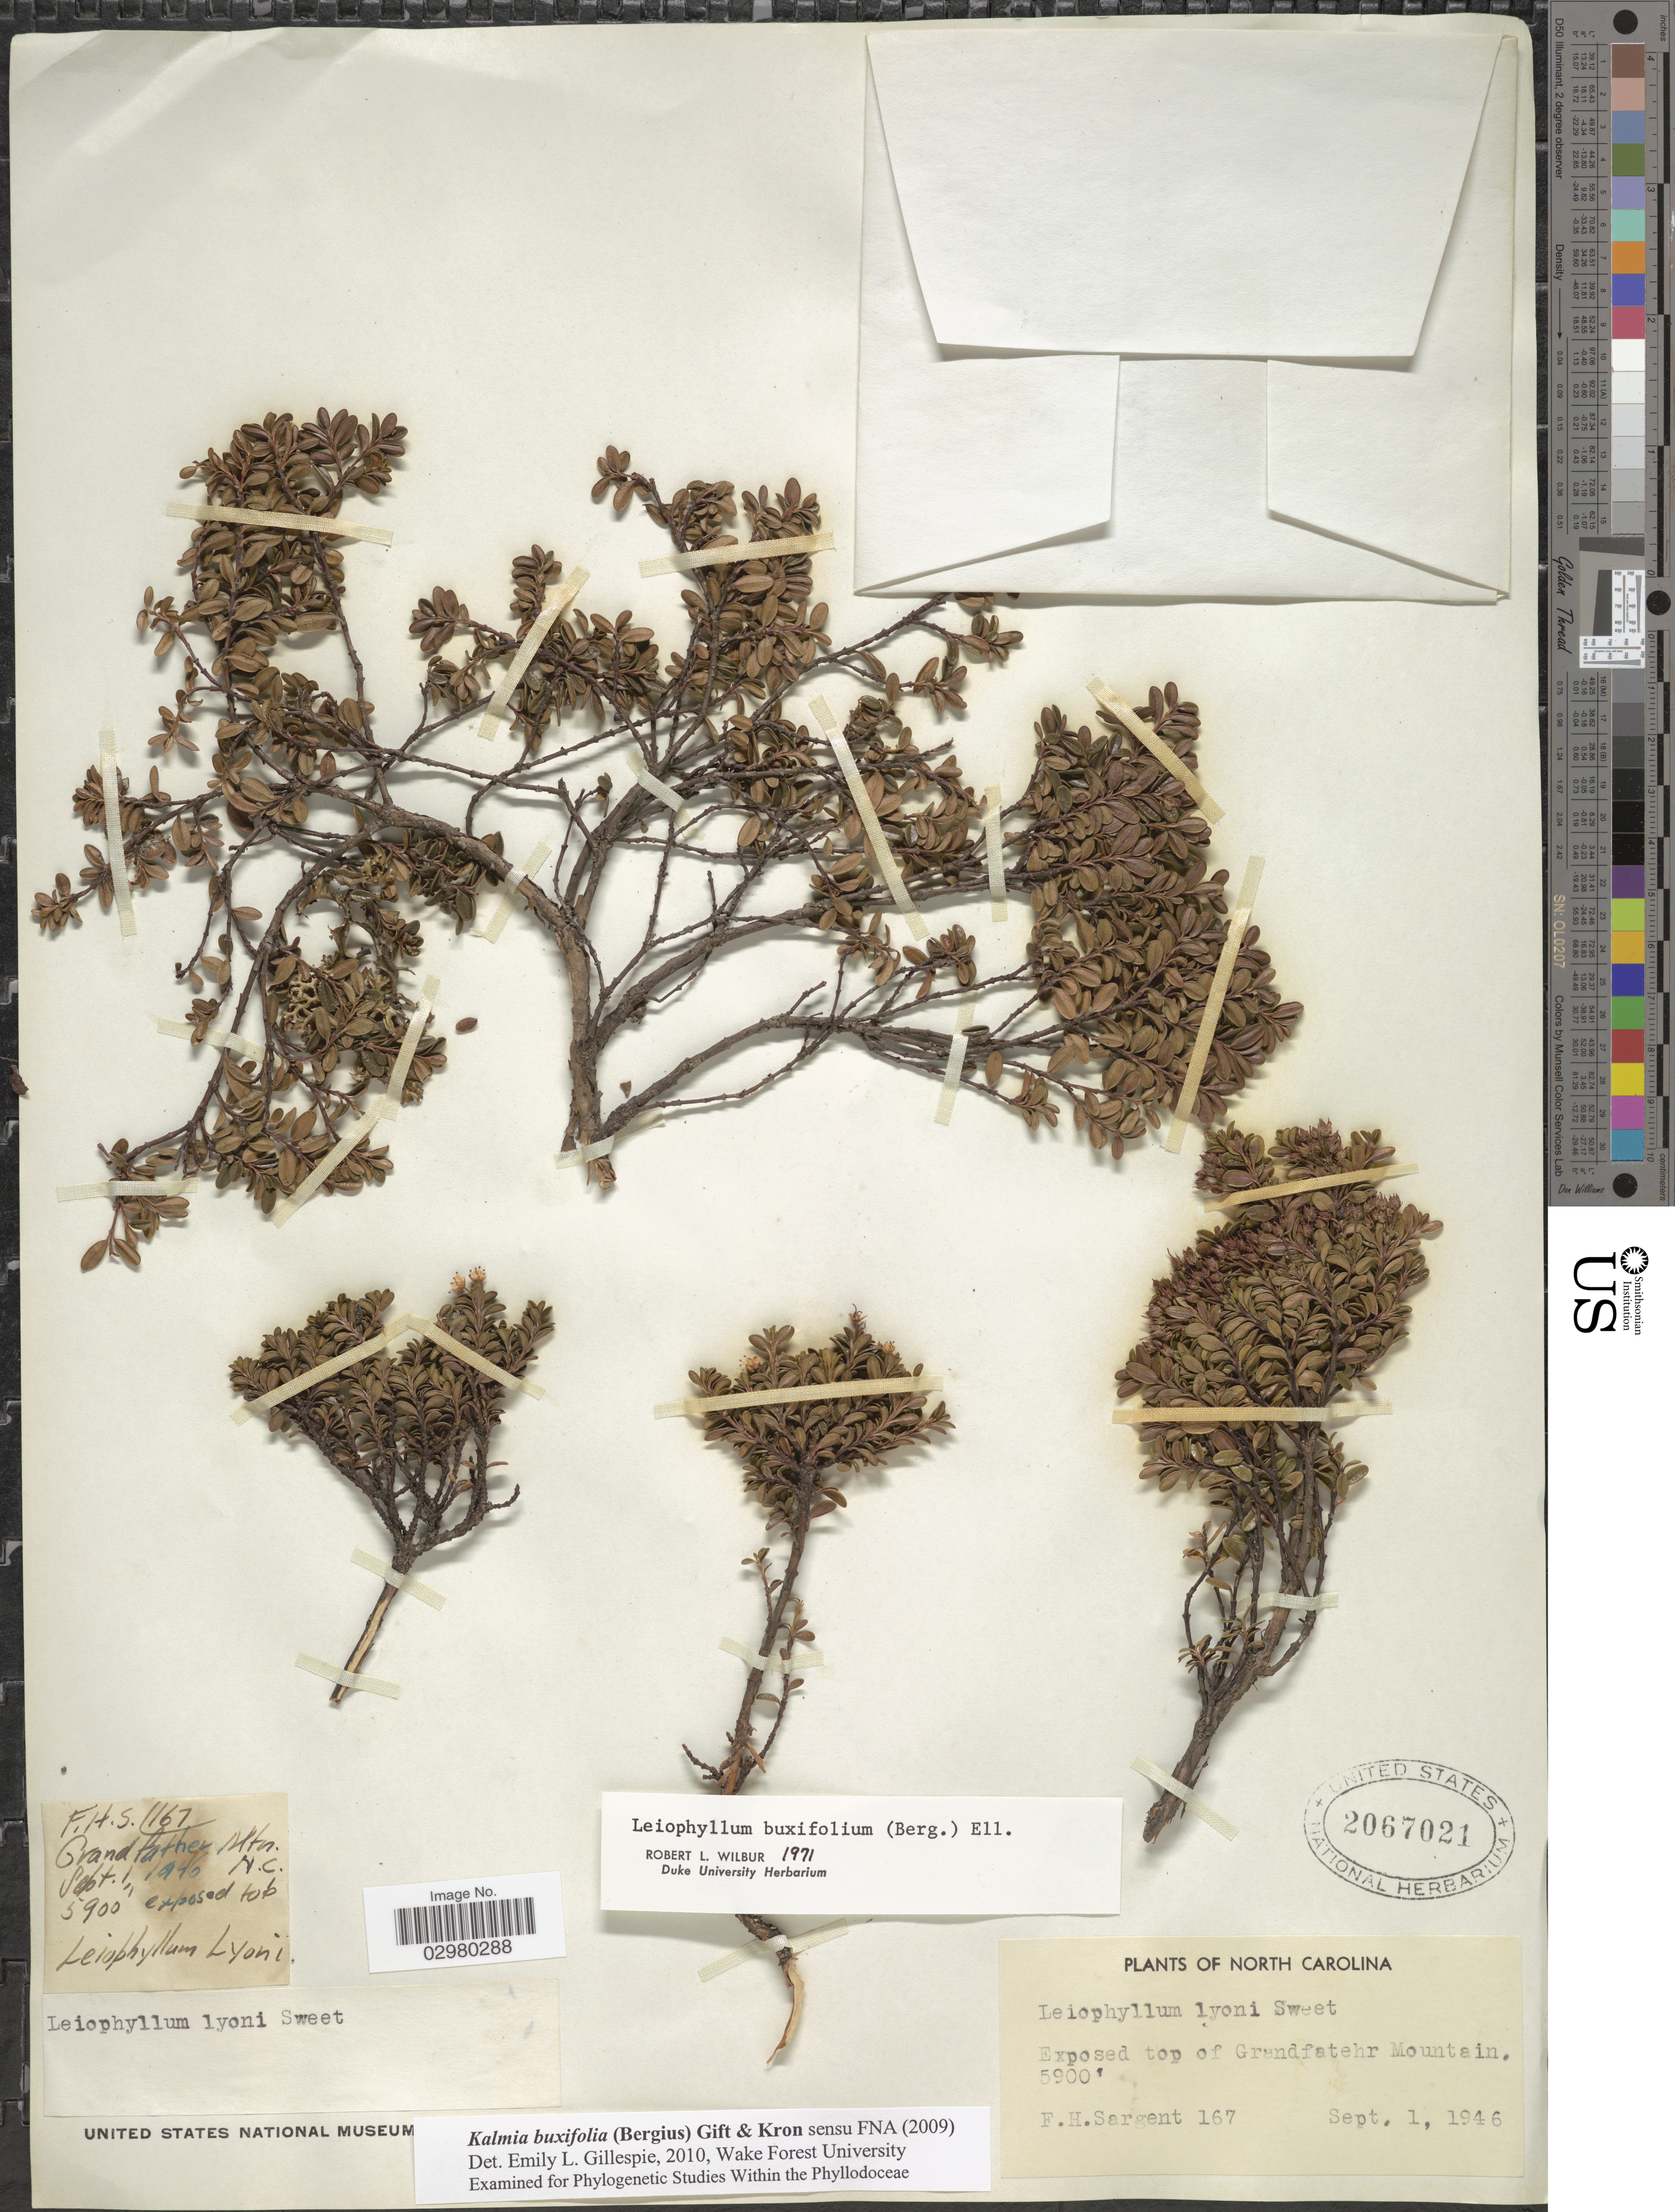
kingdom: Plantae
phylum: Tracheophyta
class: Magnoliopsida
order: Ericales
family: Ericaceae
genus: Leiophyllum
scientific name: Leiophyllum buxifolium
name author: (Bergius) Elliott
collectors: F. H. Sargent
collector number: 167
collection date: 1946-09-01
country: United States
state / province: North Carolina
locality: Exposed top of Grandfather Mountain.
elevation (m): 1798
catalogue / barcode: US 2067021